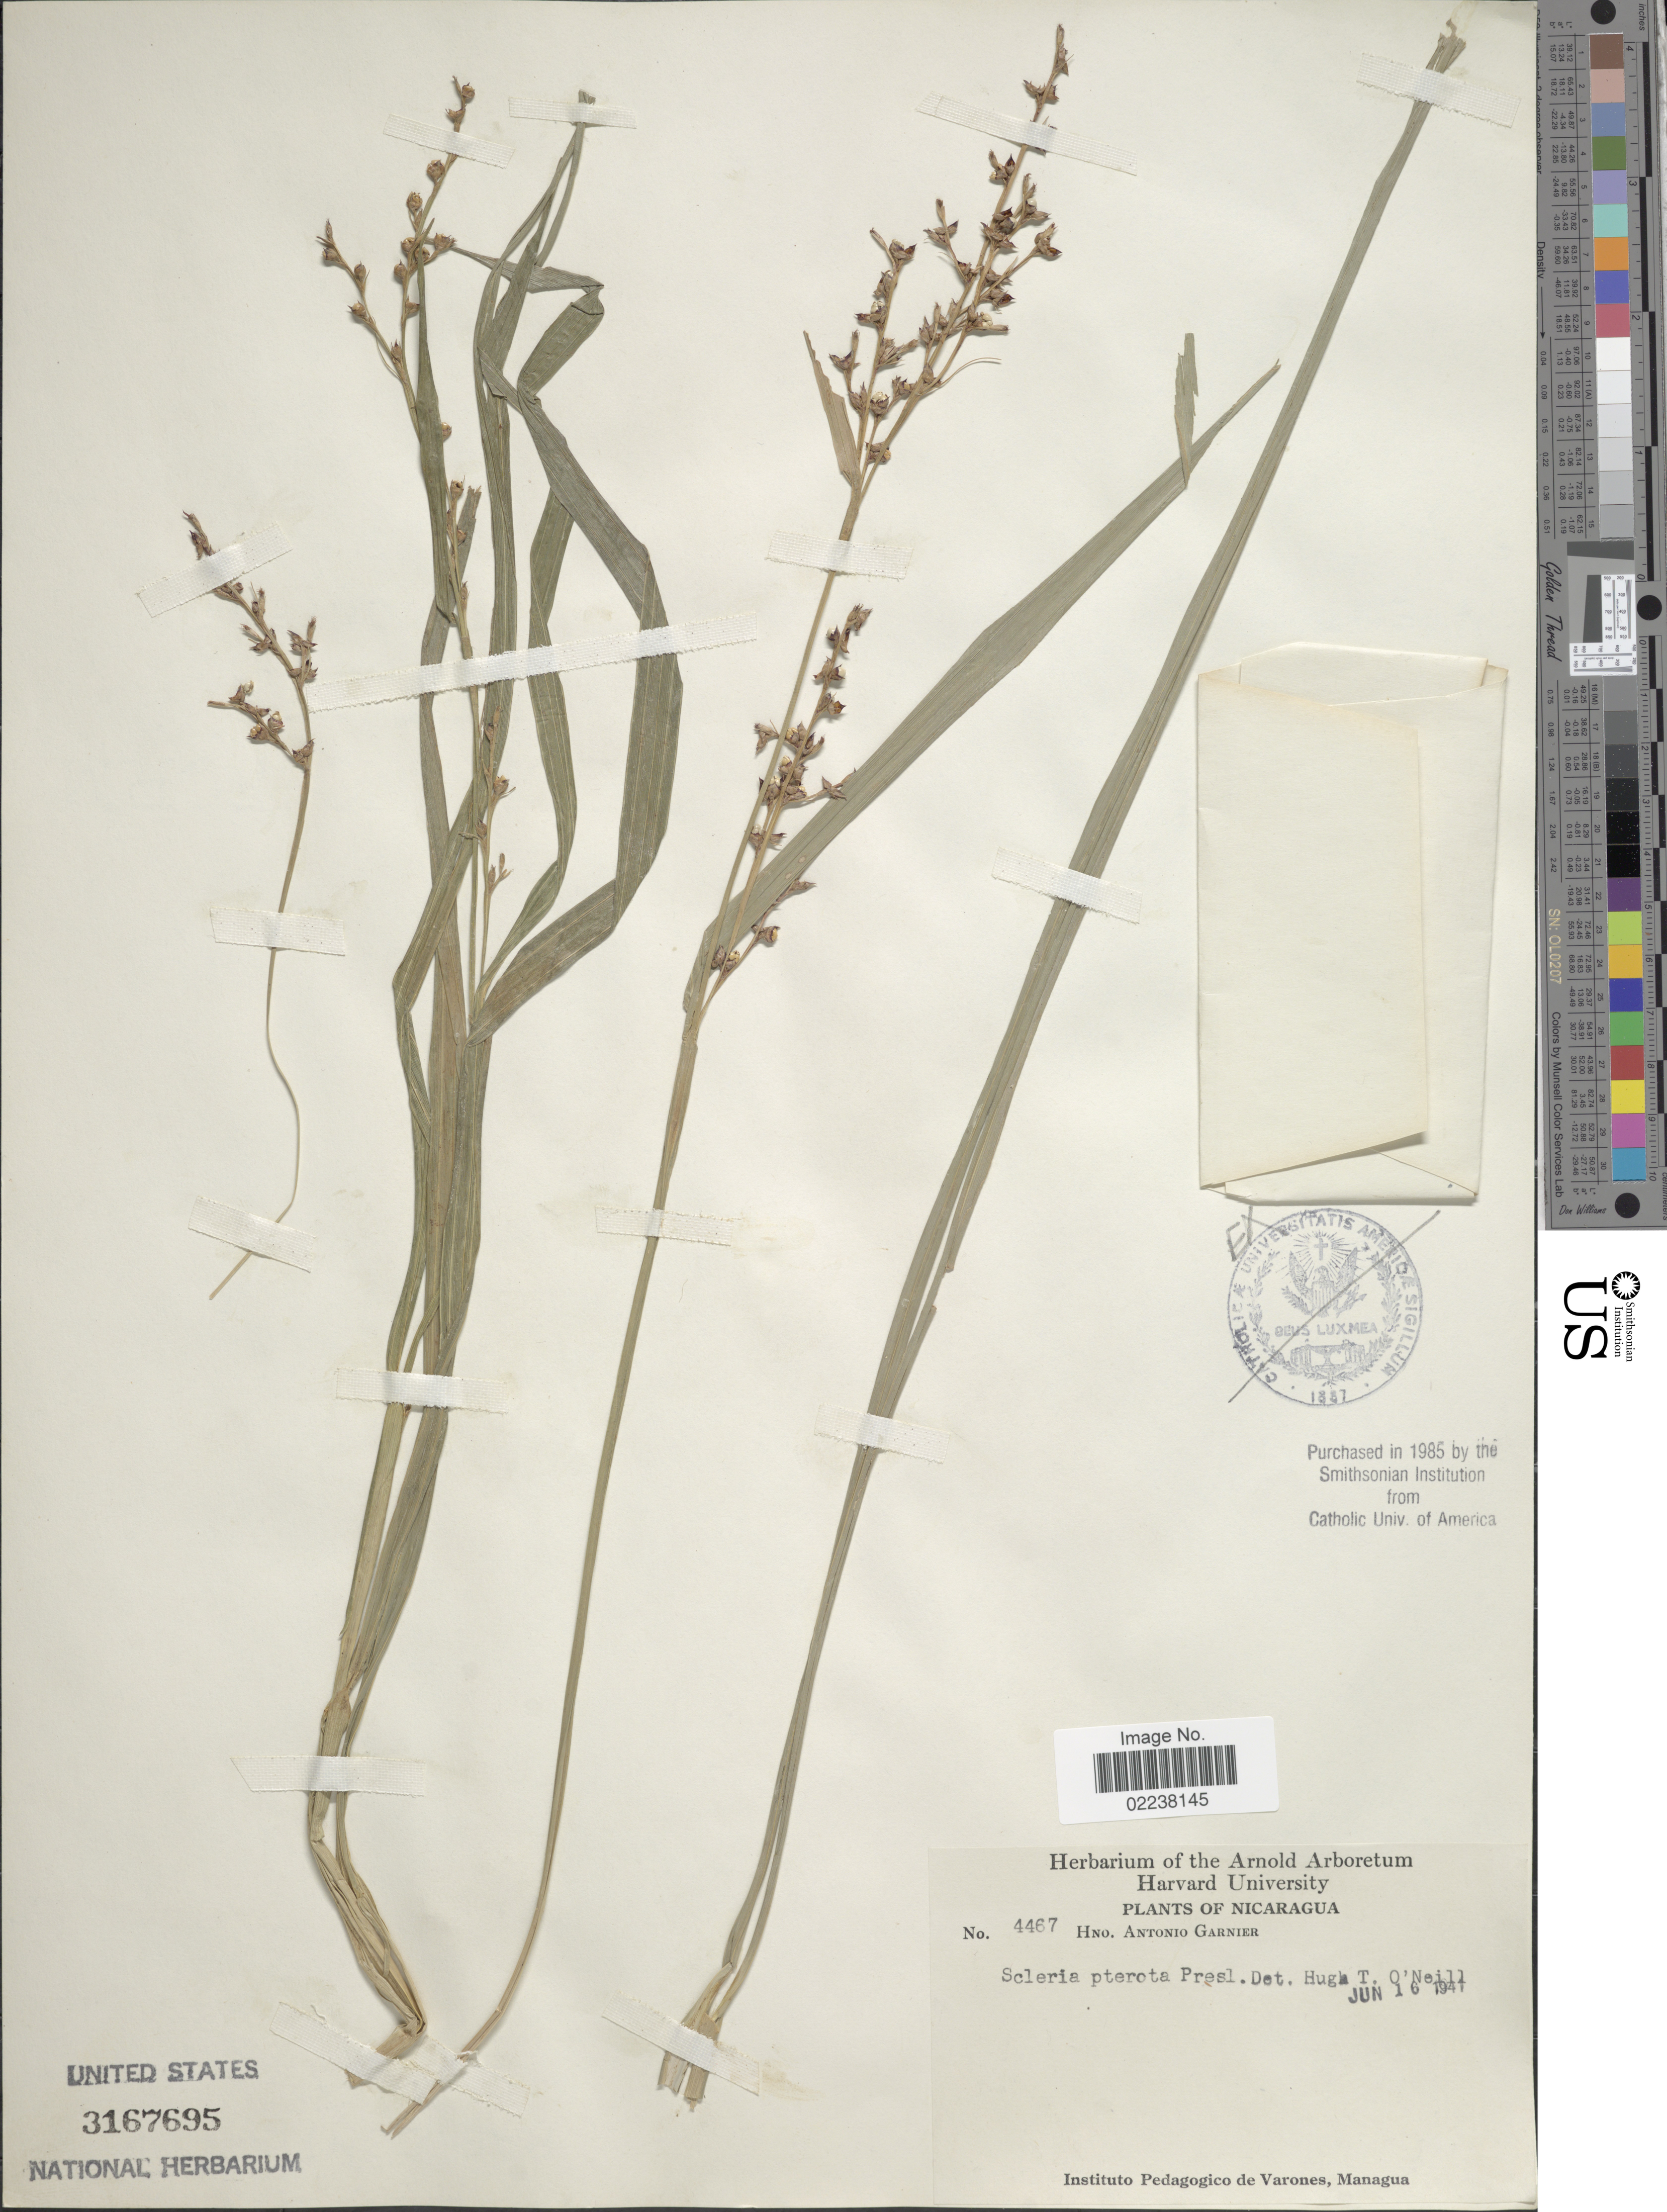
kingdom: Plantae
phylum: Tracheophyta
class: Liliopsida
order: Poales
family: Cyperaceae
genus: Scleria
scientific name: Scleria gaertneri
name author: Raddi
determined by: Strong, Mark T., (BOT), Smithsonian Institution - National Museum of Natural History (UNITED STATES)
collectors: Bro. A. Garnier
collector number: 4467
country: Nicaragua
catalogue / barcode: US 3167695